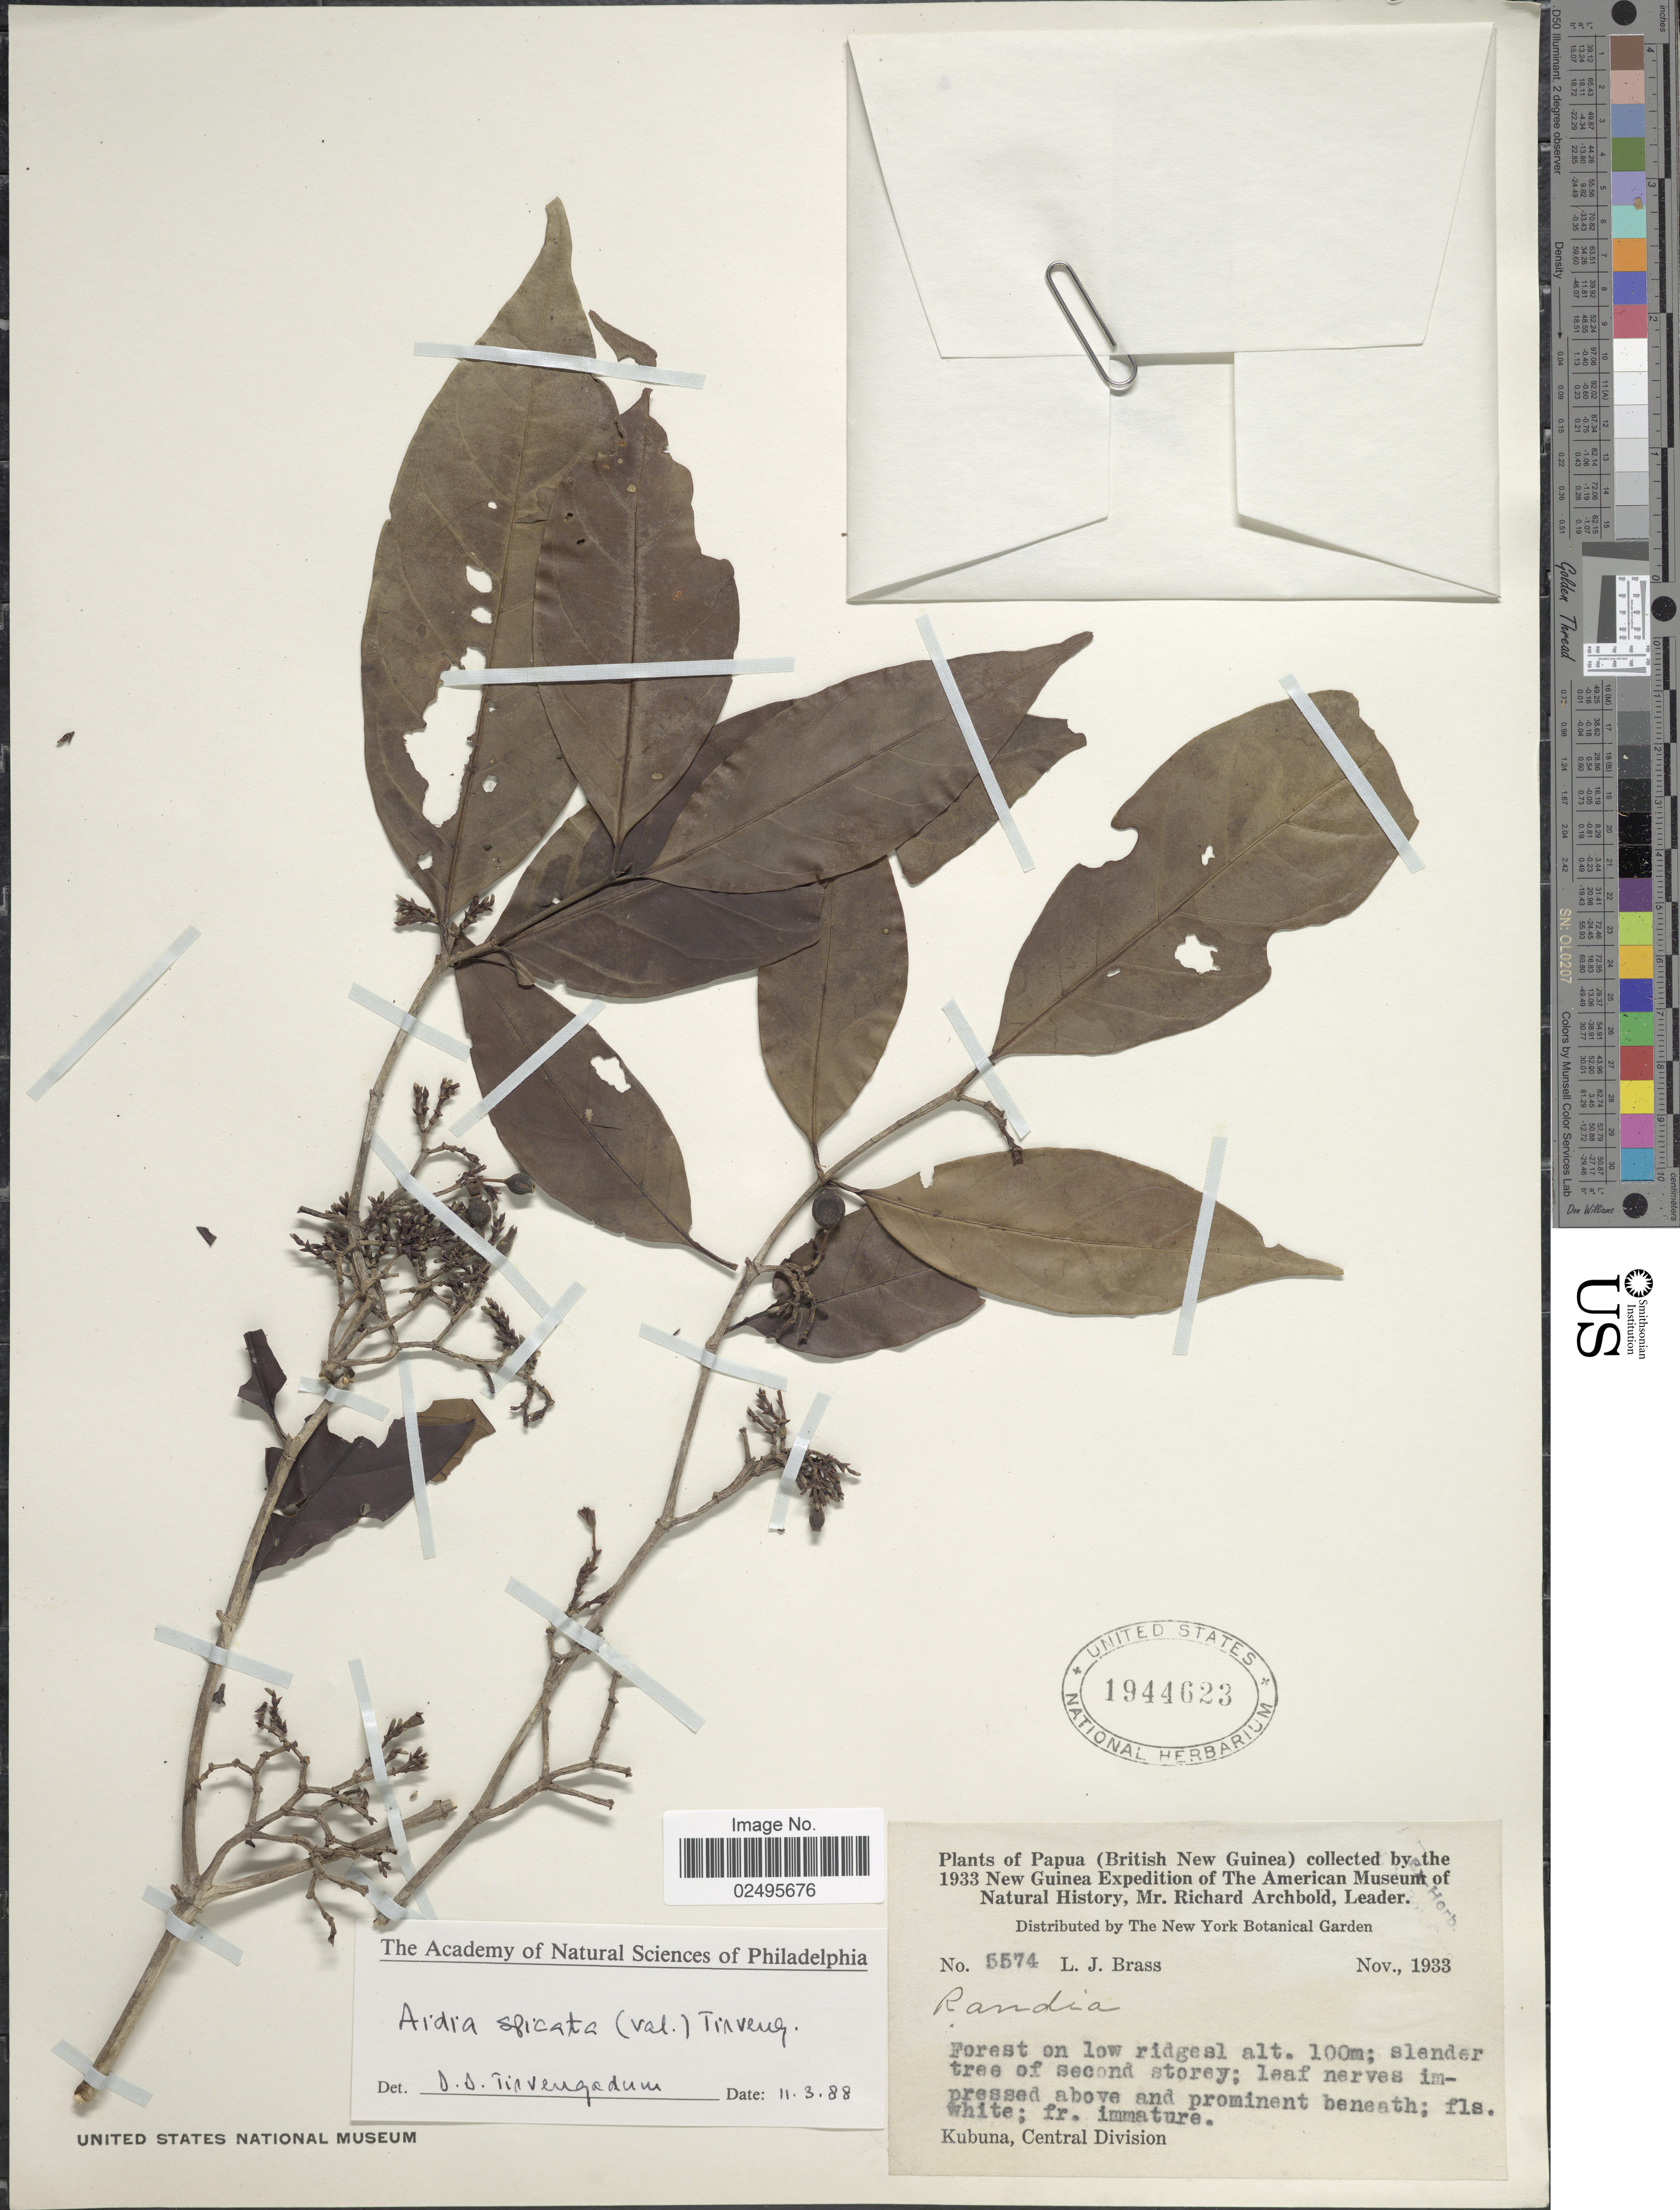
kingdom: Plantae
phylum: Tracheophyta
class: Magnoliopsida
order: Gentianales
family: Rubiaceae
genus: Aidia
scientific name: Aidia racemosa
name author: (Cav.) Tirv.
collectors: L. J. Brass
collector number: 5574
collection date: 1933-11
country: Papua New Guinea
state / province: Central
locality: Papua (British New Guinea) Kubuna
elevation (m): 100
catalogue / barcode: US 1944623